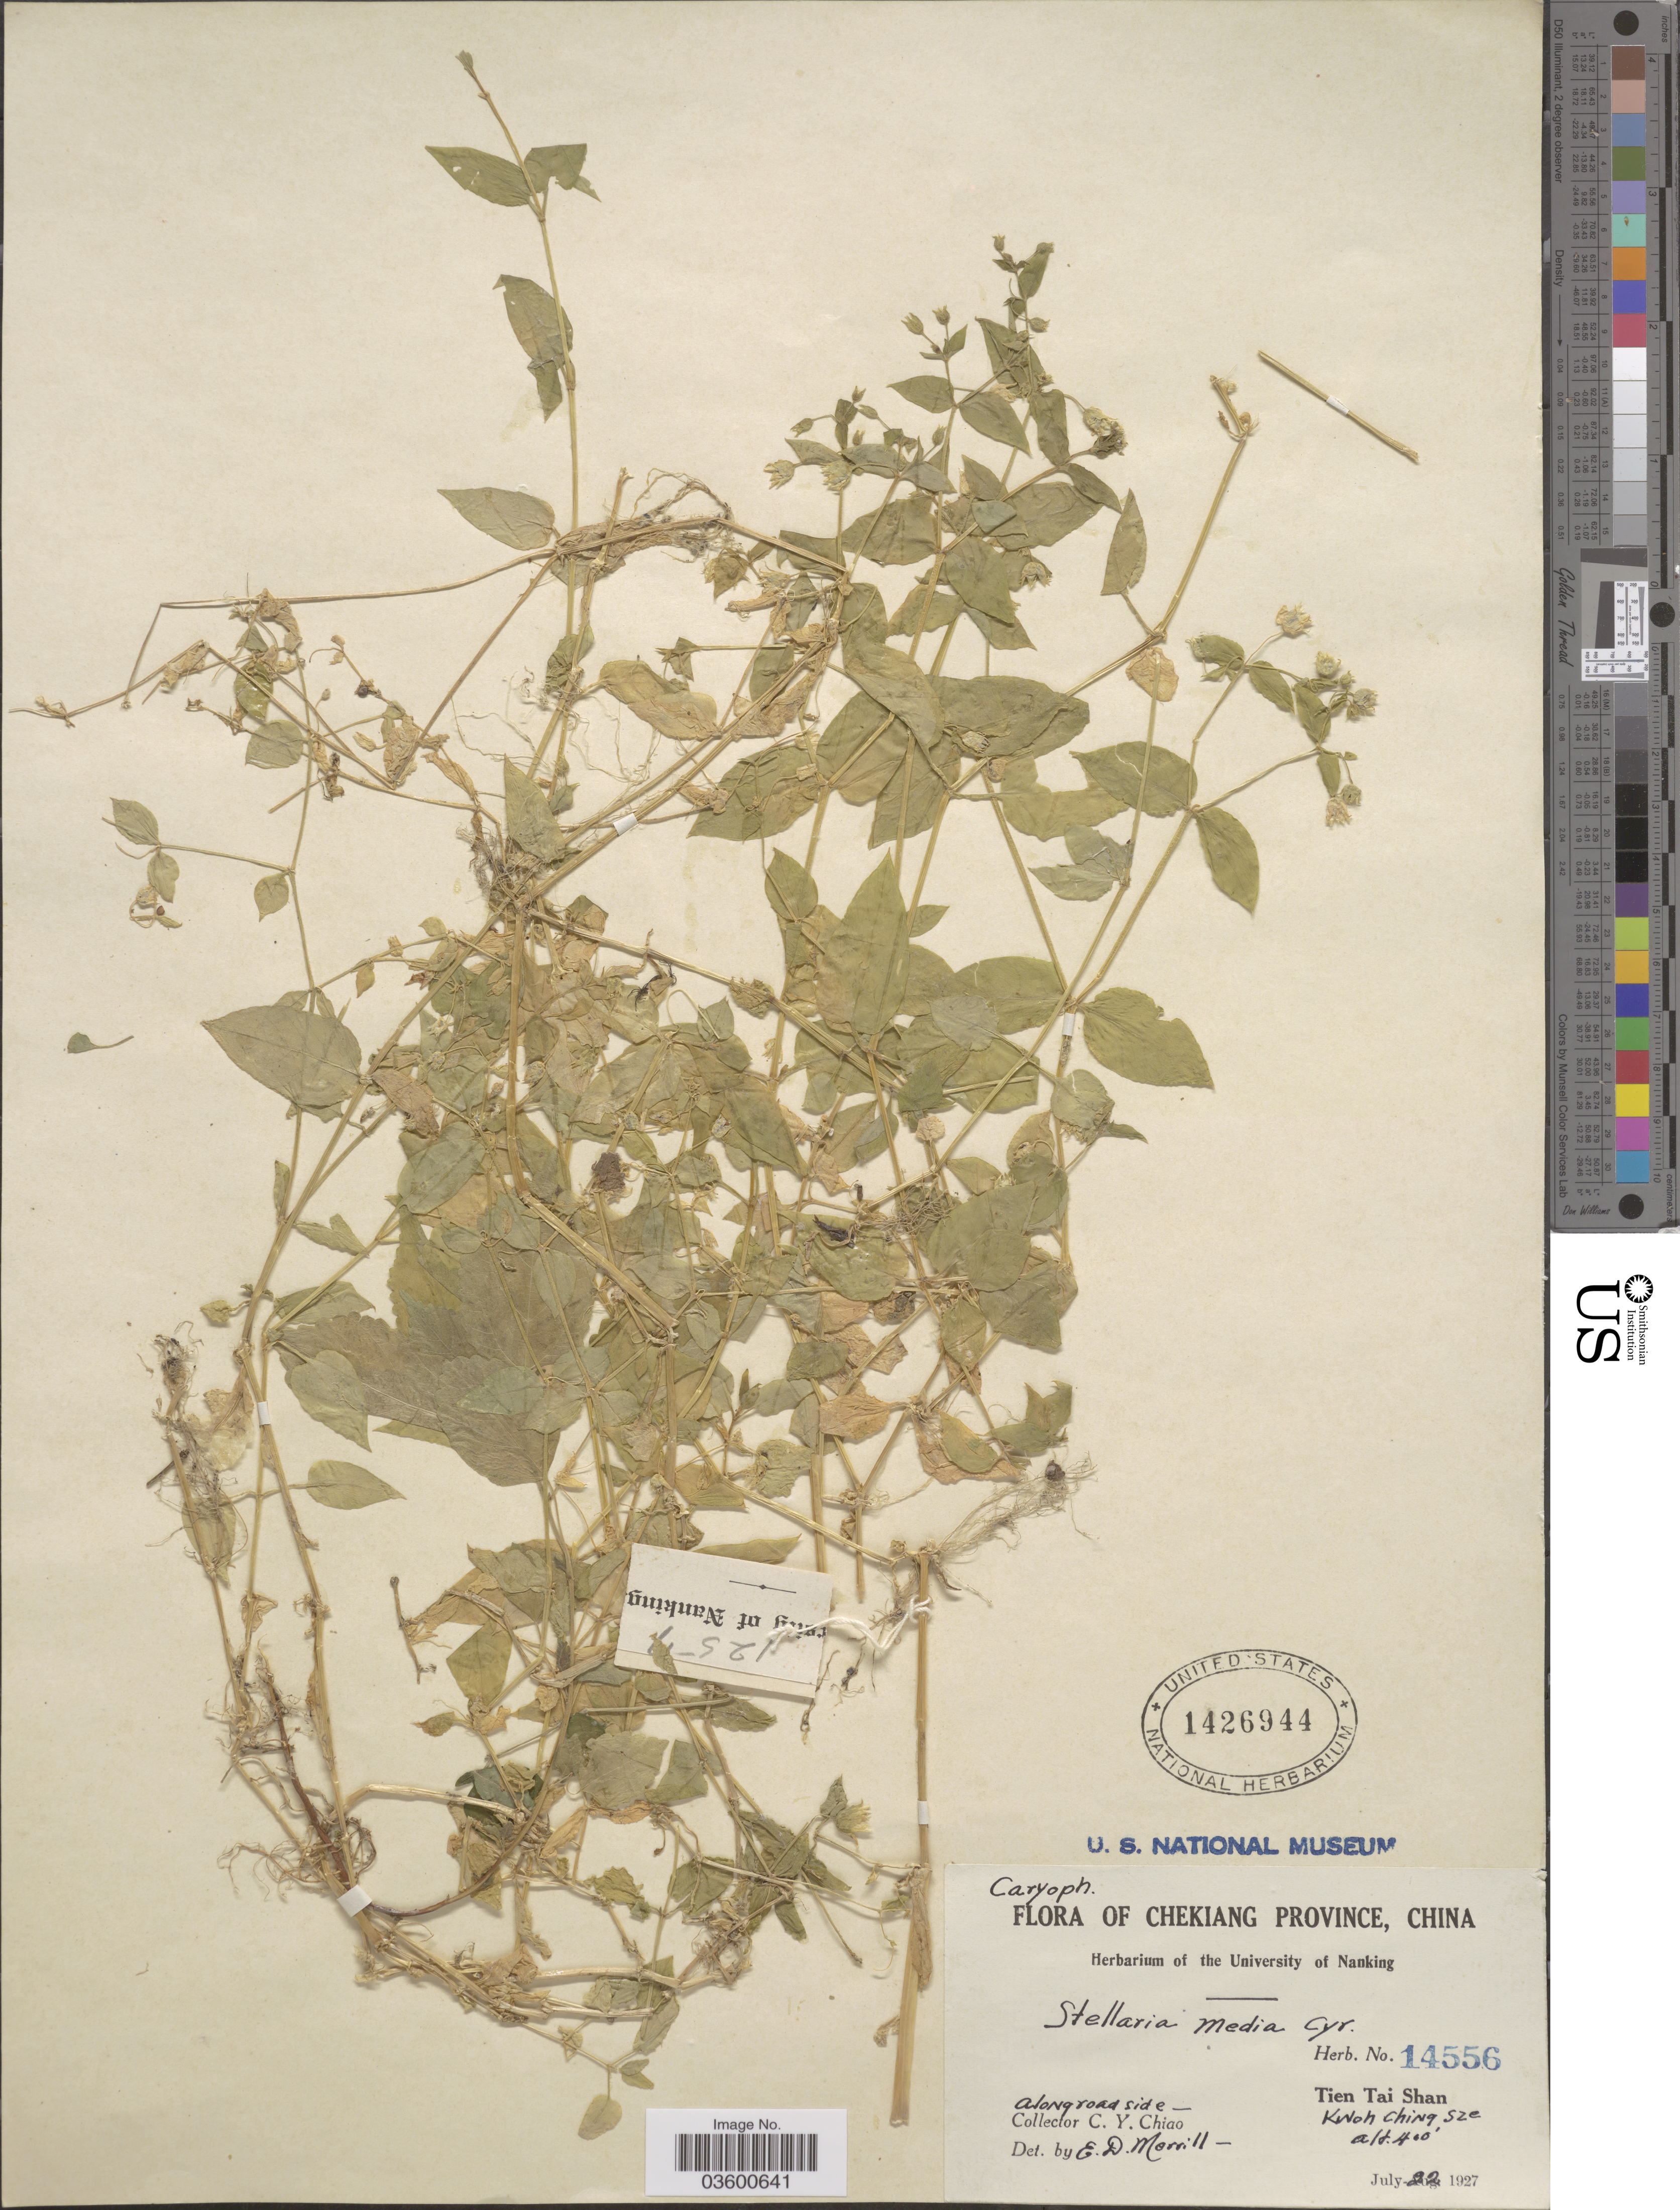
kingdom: Plantae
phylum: Tracheophyta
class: Magnoliopsida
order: Caryophyllales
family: Caryophyllaceae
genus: Stellaria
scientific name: Stellaria media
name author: (L.) Vill.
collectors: C. Y. Chiao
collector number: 14556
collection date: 1927-07-22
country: China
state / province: Zhejiang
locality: Chekiang Province. Tien Tai Shan. Kwoh Ching Sze. Along road side.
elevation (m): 122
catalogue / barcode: US 1426944